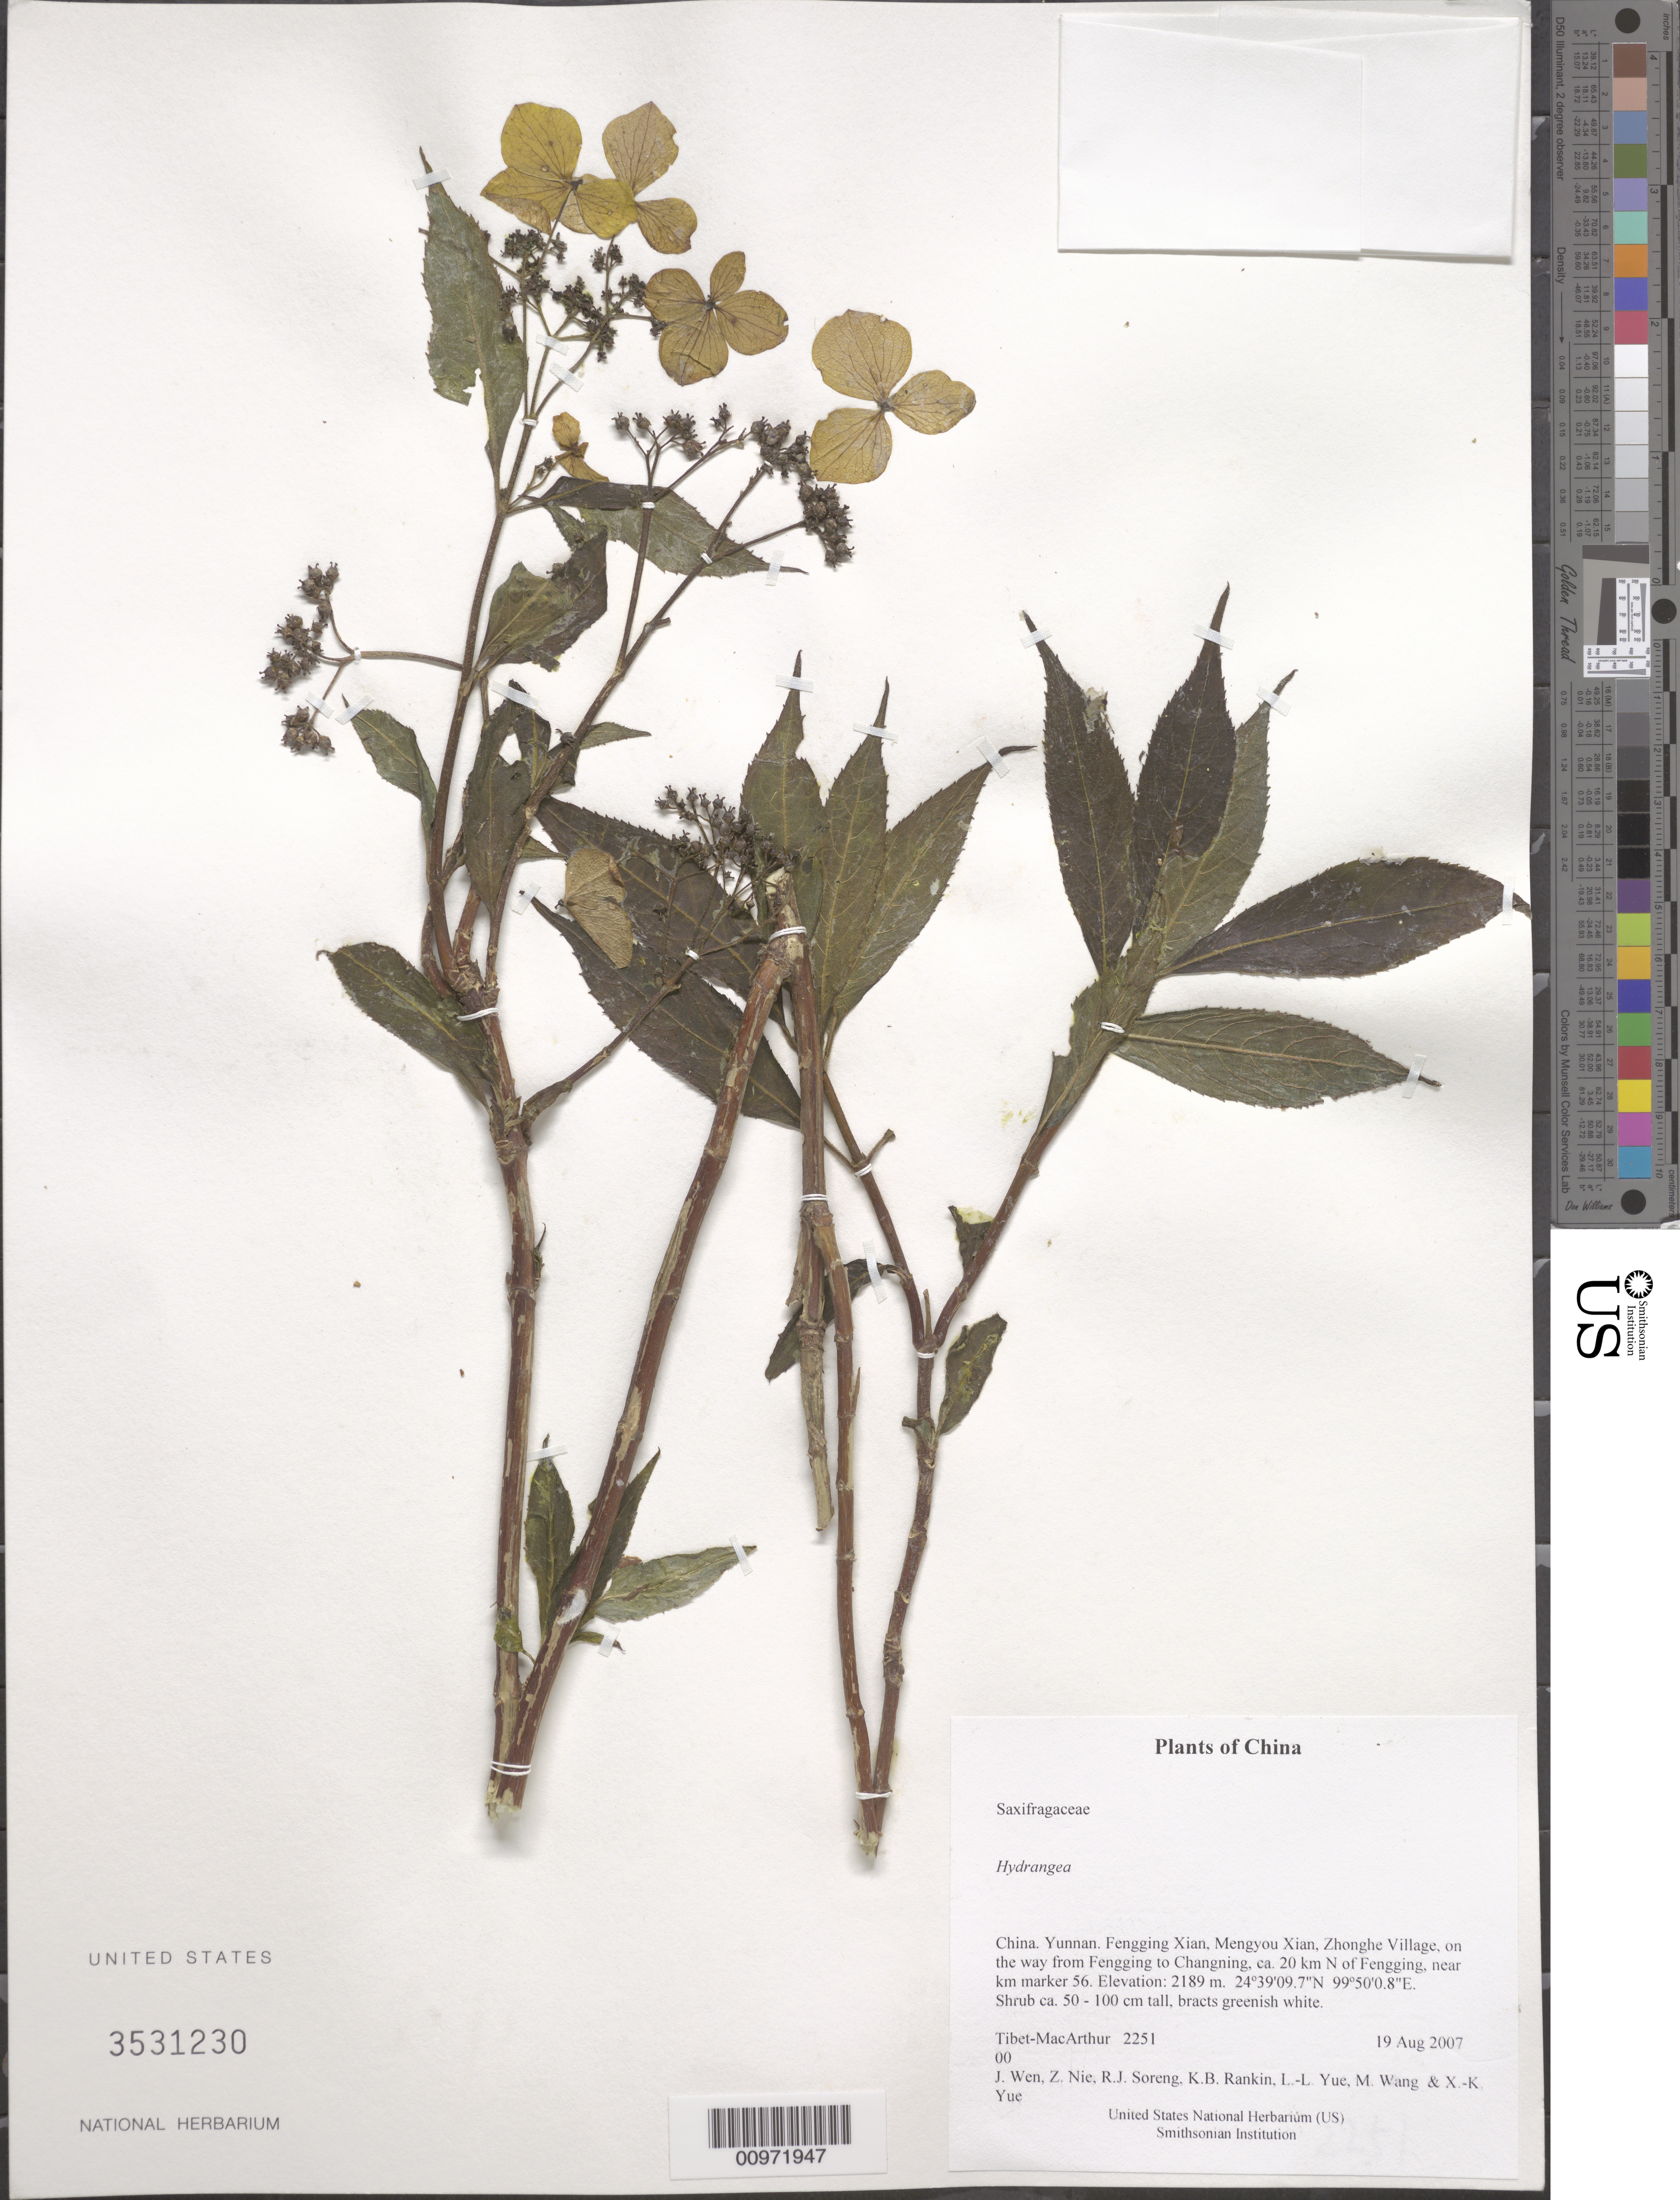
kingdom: Plantae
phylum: Tracheophyta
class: Magnoliopsida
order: Cornales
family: Hydrangeaceae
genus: Hydrangea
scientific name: Hydrangea sp.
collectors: Tibet-MacArthur, J. Wen, Z. Nie, R. J. Soreng, K. Rankin, L. Yue, M. Wang & X. Yue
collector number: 2251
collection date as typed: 19 Aug 2007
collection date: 2007-08-19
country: China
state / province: Yunnan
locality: Fengging Xian, Mengyou Xian, Zhonghe Village, on the way from Fengging to Changning, ca. 20 km N of Fengging, near km marker 56.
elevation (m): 2189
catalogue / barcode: US 3531230